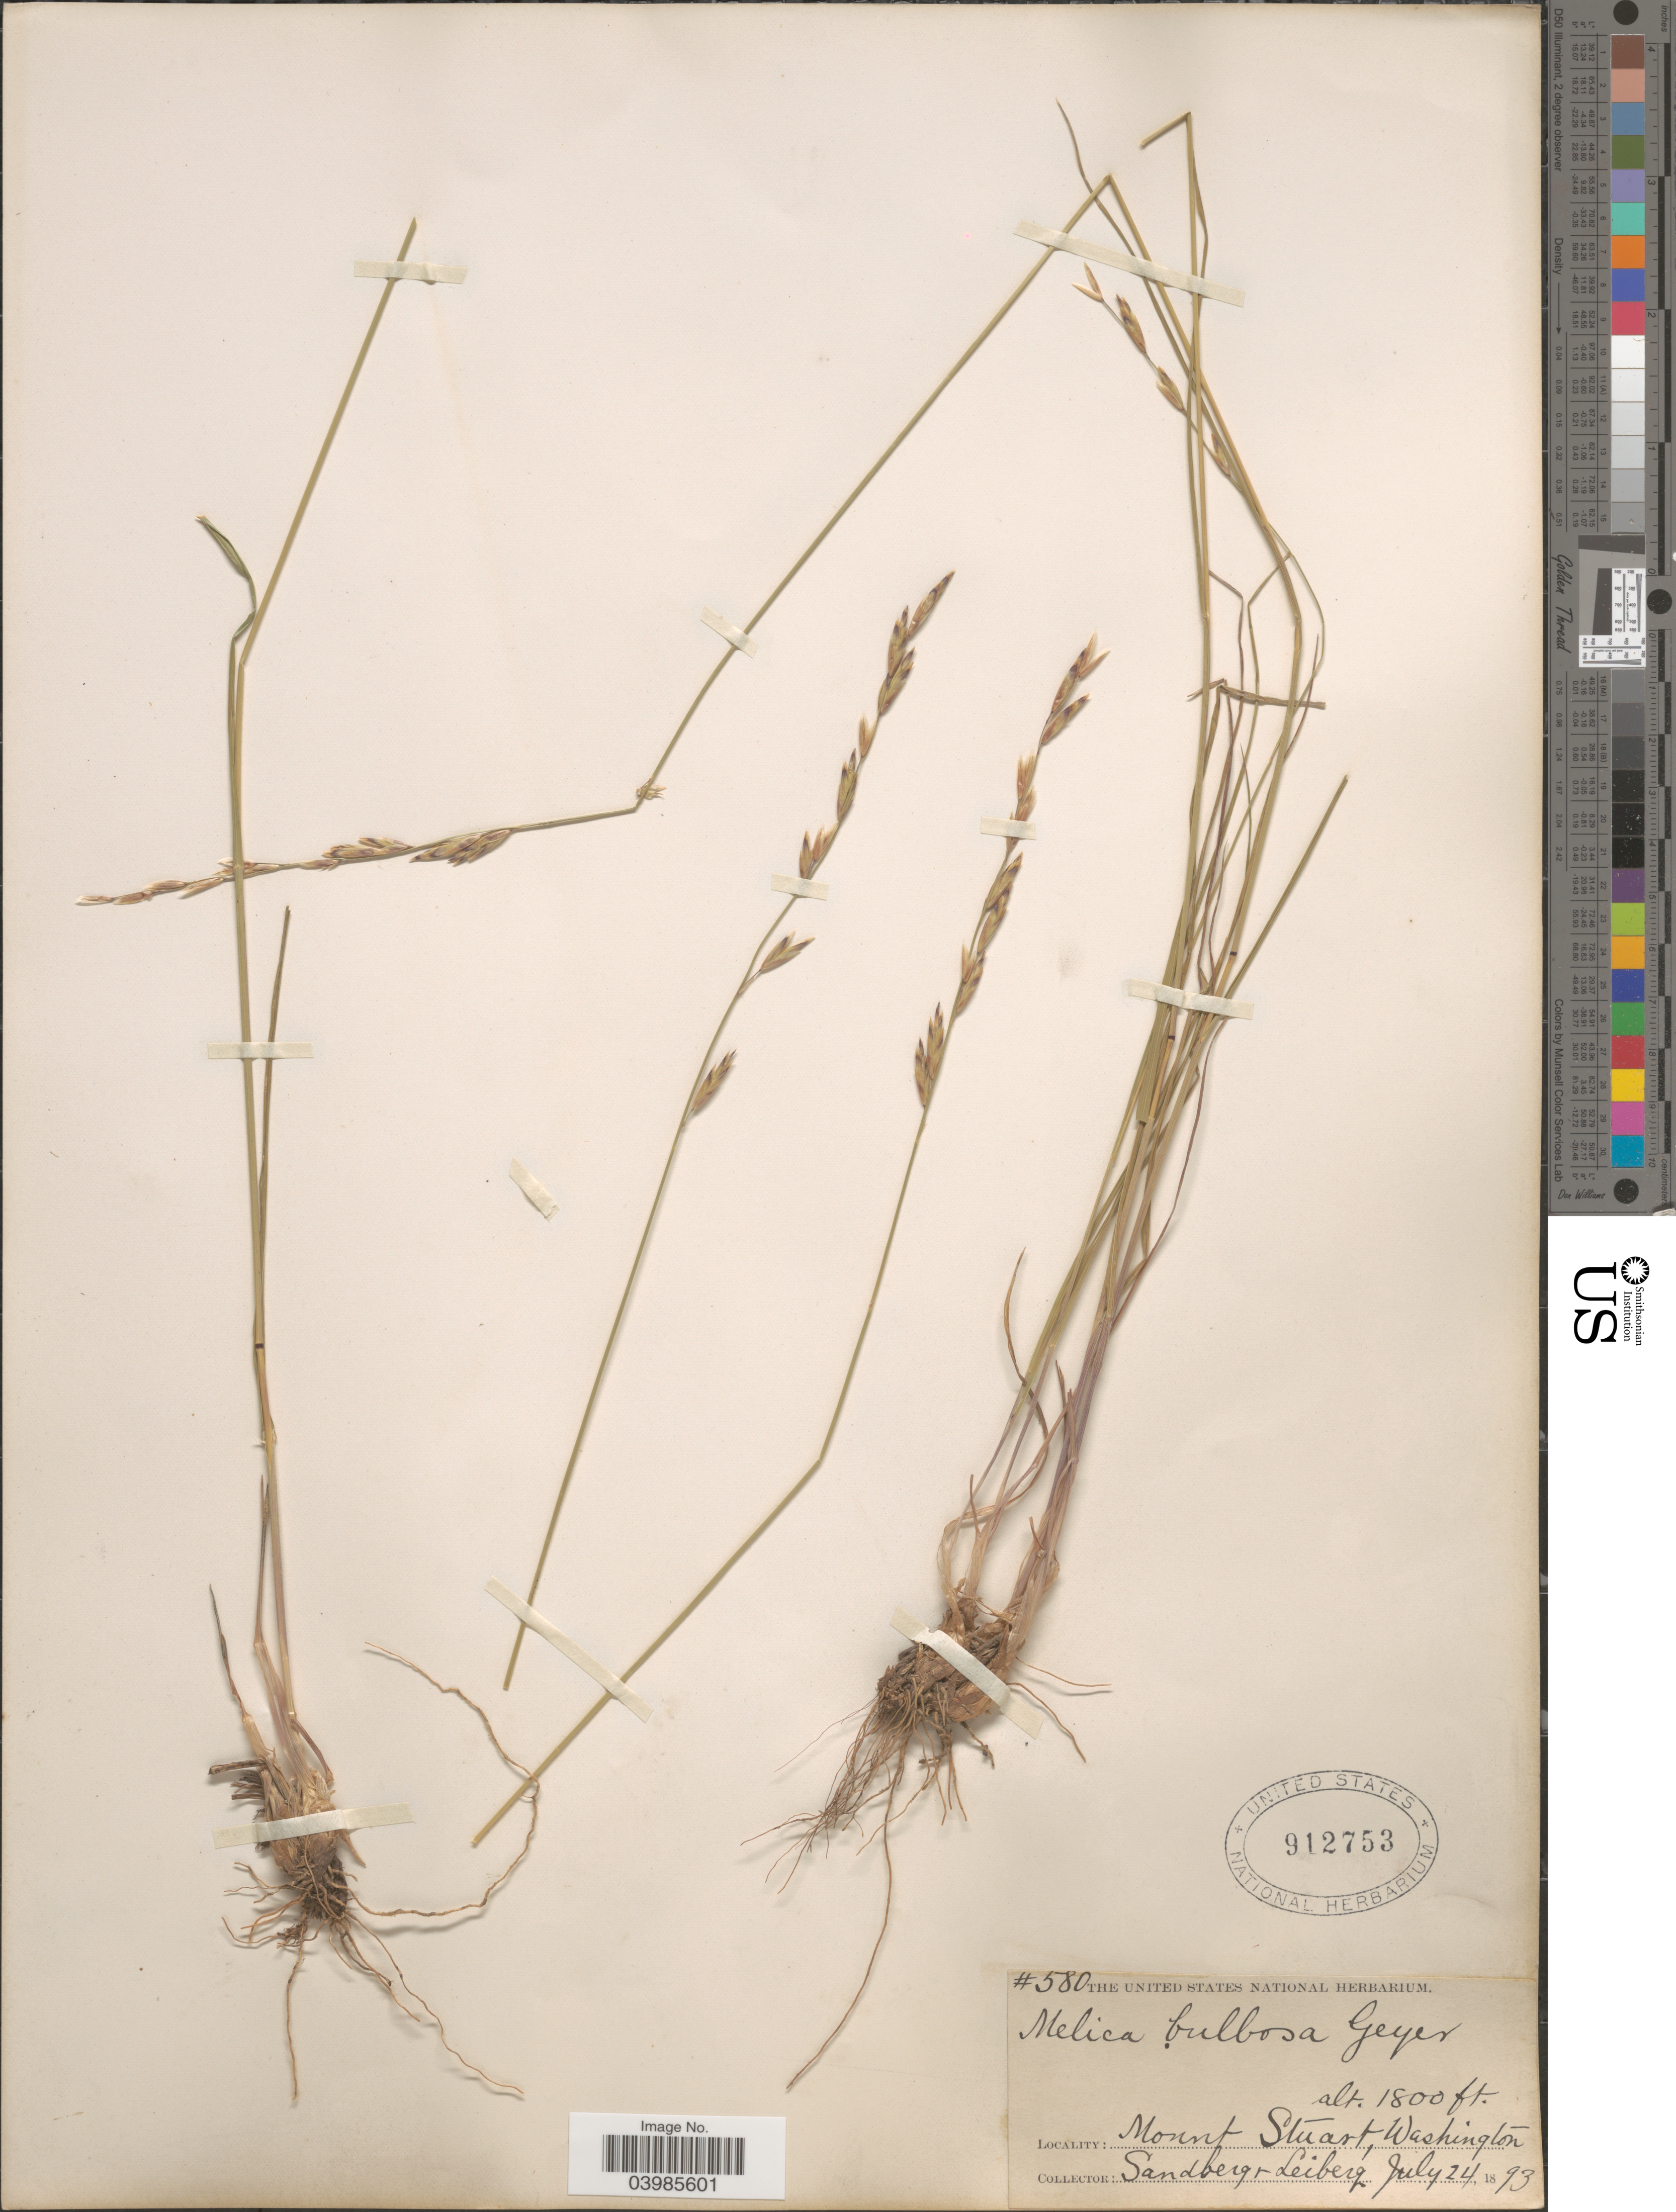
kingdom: Plantae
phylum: Tracheophyta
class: Liliopsida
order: Poales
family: Poaceae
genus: Melica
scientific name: Melica bulbosa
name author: Geyer ex Porter & J.M. Coult.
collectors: Sandberg & -. Leiberg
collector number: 580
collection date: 1893-07-24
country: United States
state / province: Washington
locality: Mount Stuart.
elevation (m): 549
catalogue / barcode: US 912753